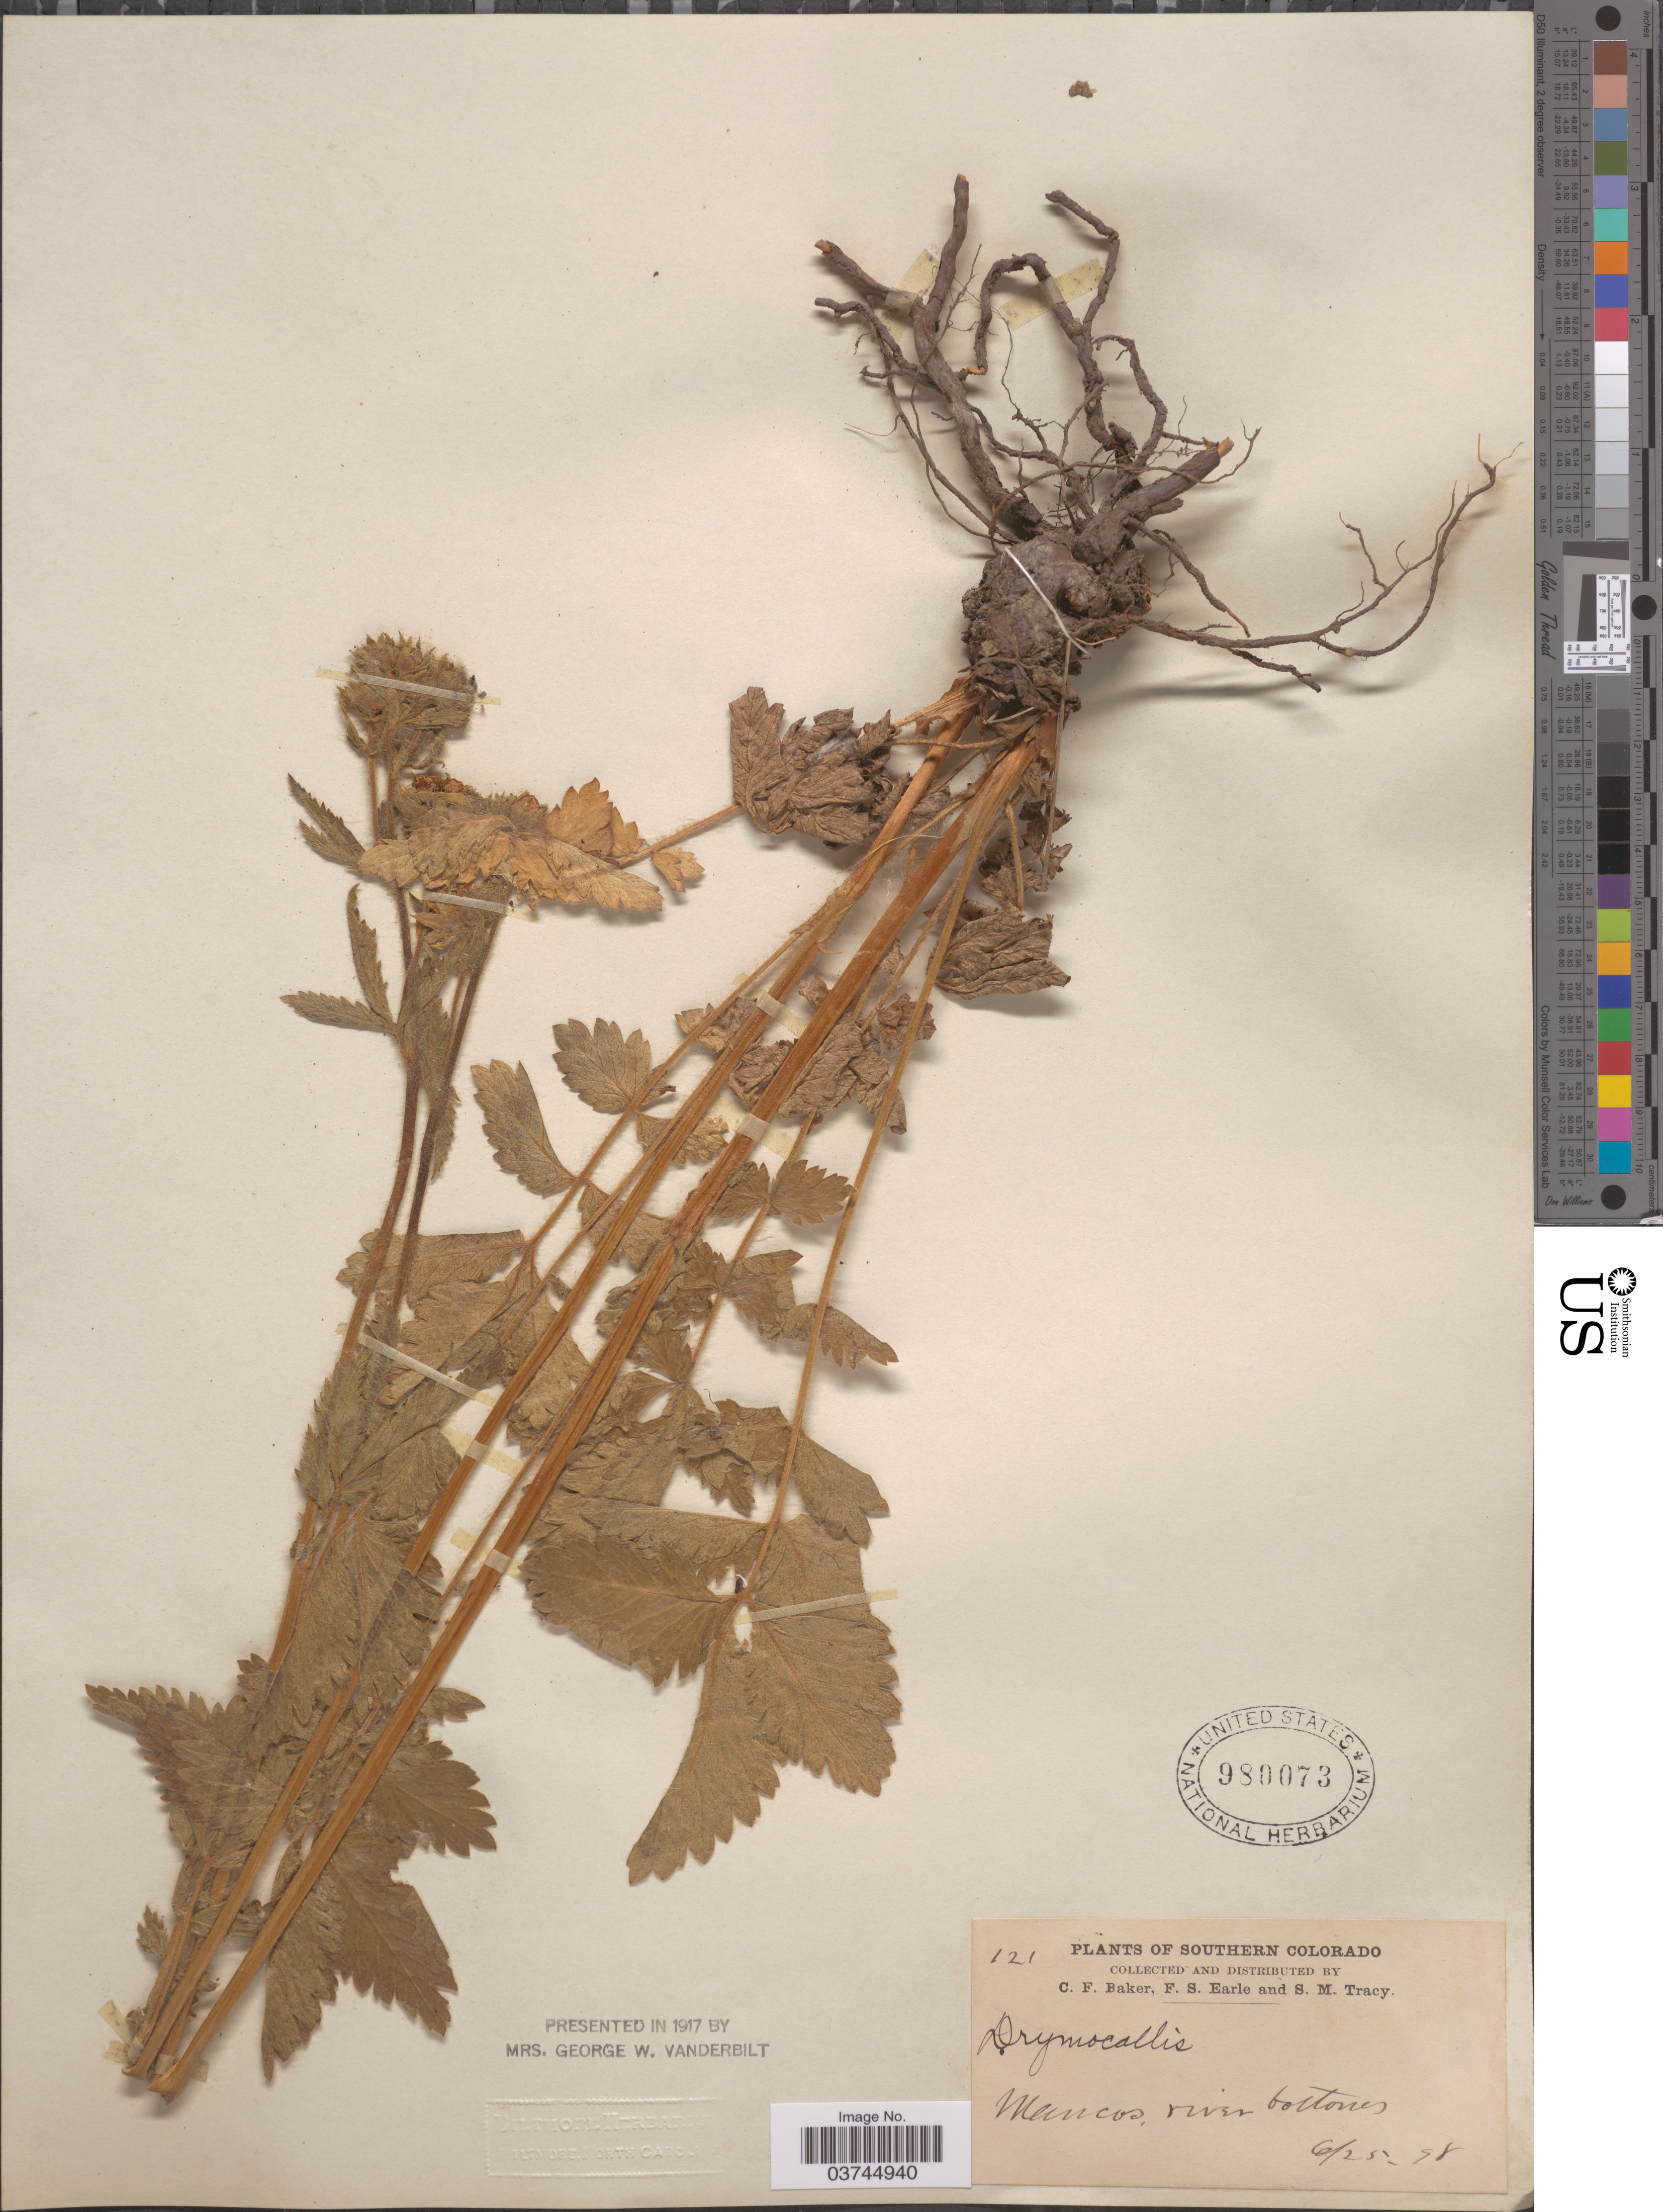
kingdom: Plantae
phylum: Tracheophyta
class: Magnoliopsida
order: Rosales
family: Rosaceae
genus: Drymocallis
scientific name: Drymocallis convallaria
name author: (Rydb.) Rydb.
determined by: Strong, Mark T., (BOT), Smithsonian Institution - National Museum of Natural History (UNITED STATES)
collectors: C. F. Baker, F. S. Earle & S. M. Tracy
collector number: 121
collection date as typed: Transcribed d/m/y: 25/6/98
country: United States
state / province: Colorado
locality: Southern Colorado. Mancos river bottoms.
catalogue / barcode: US 980073